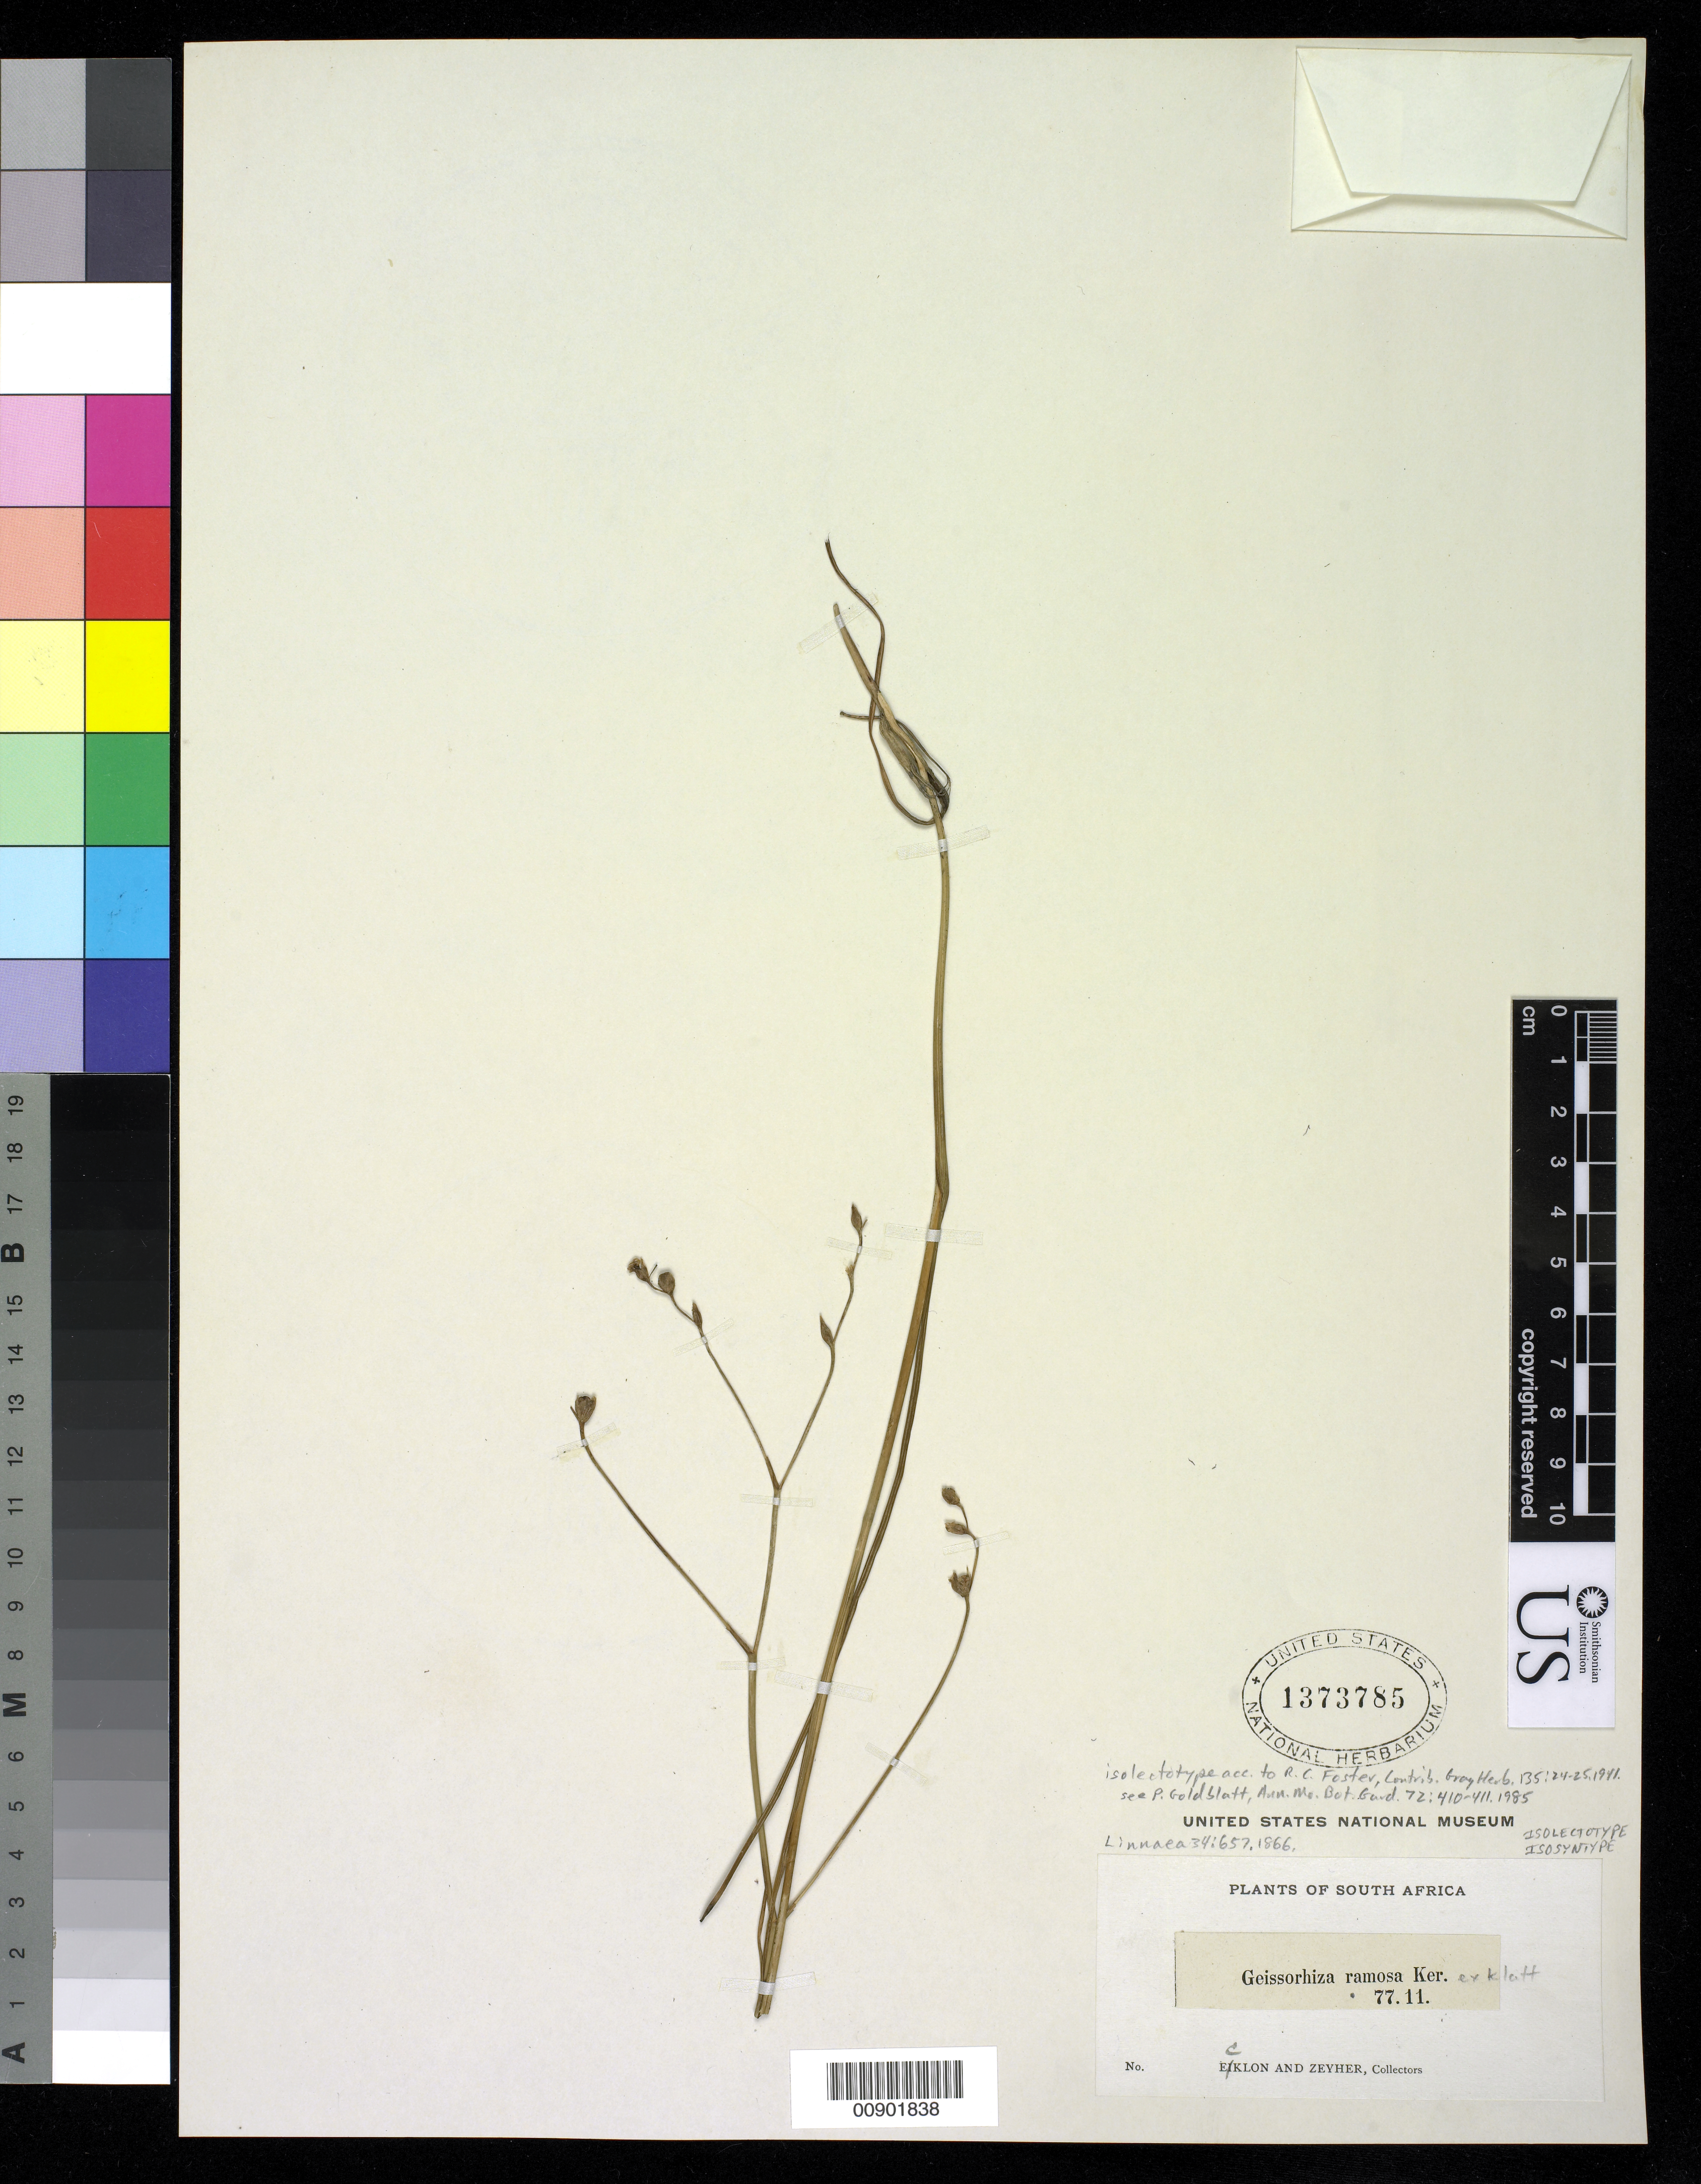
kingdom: Plantae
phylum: Tracheophyta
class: Liliopsida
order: Asparagales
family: Iridaceae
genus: Geissorhiza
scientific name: Geissorhiza ramosa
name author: Ker Gawl. ex Klatt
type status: Isolectotype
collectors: C. F. Ecklon & C. Zeyher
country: South Africa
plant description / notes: See Goldblatt, Ann. Missouri Bot. Gard. 72: 410-411 (1985).; "Geissorhiza ramosa Ker. 77.11"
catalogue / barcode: US 1373785